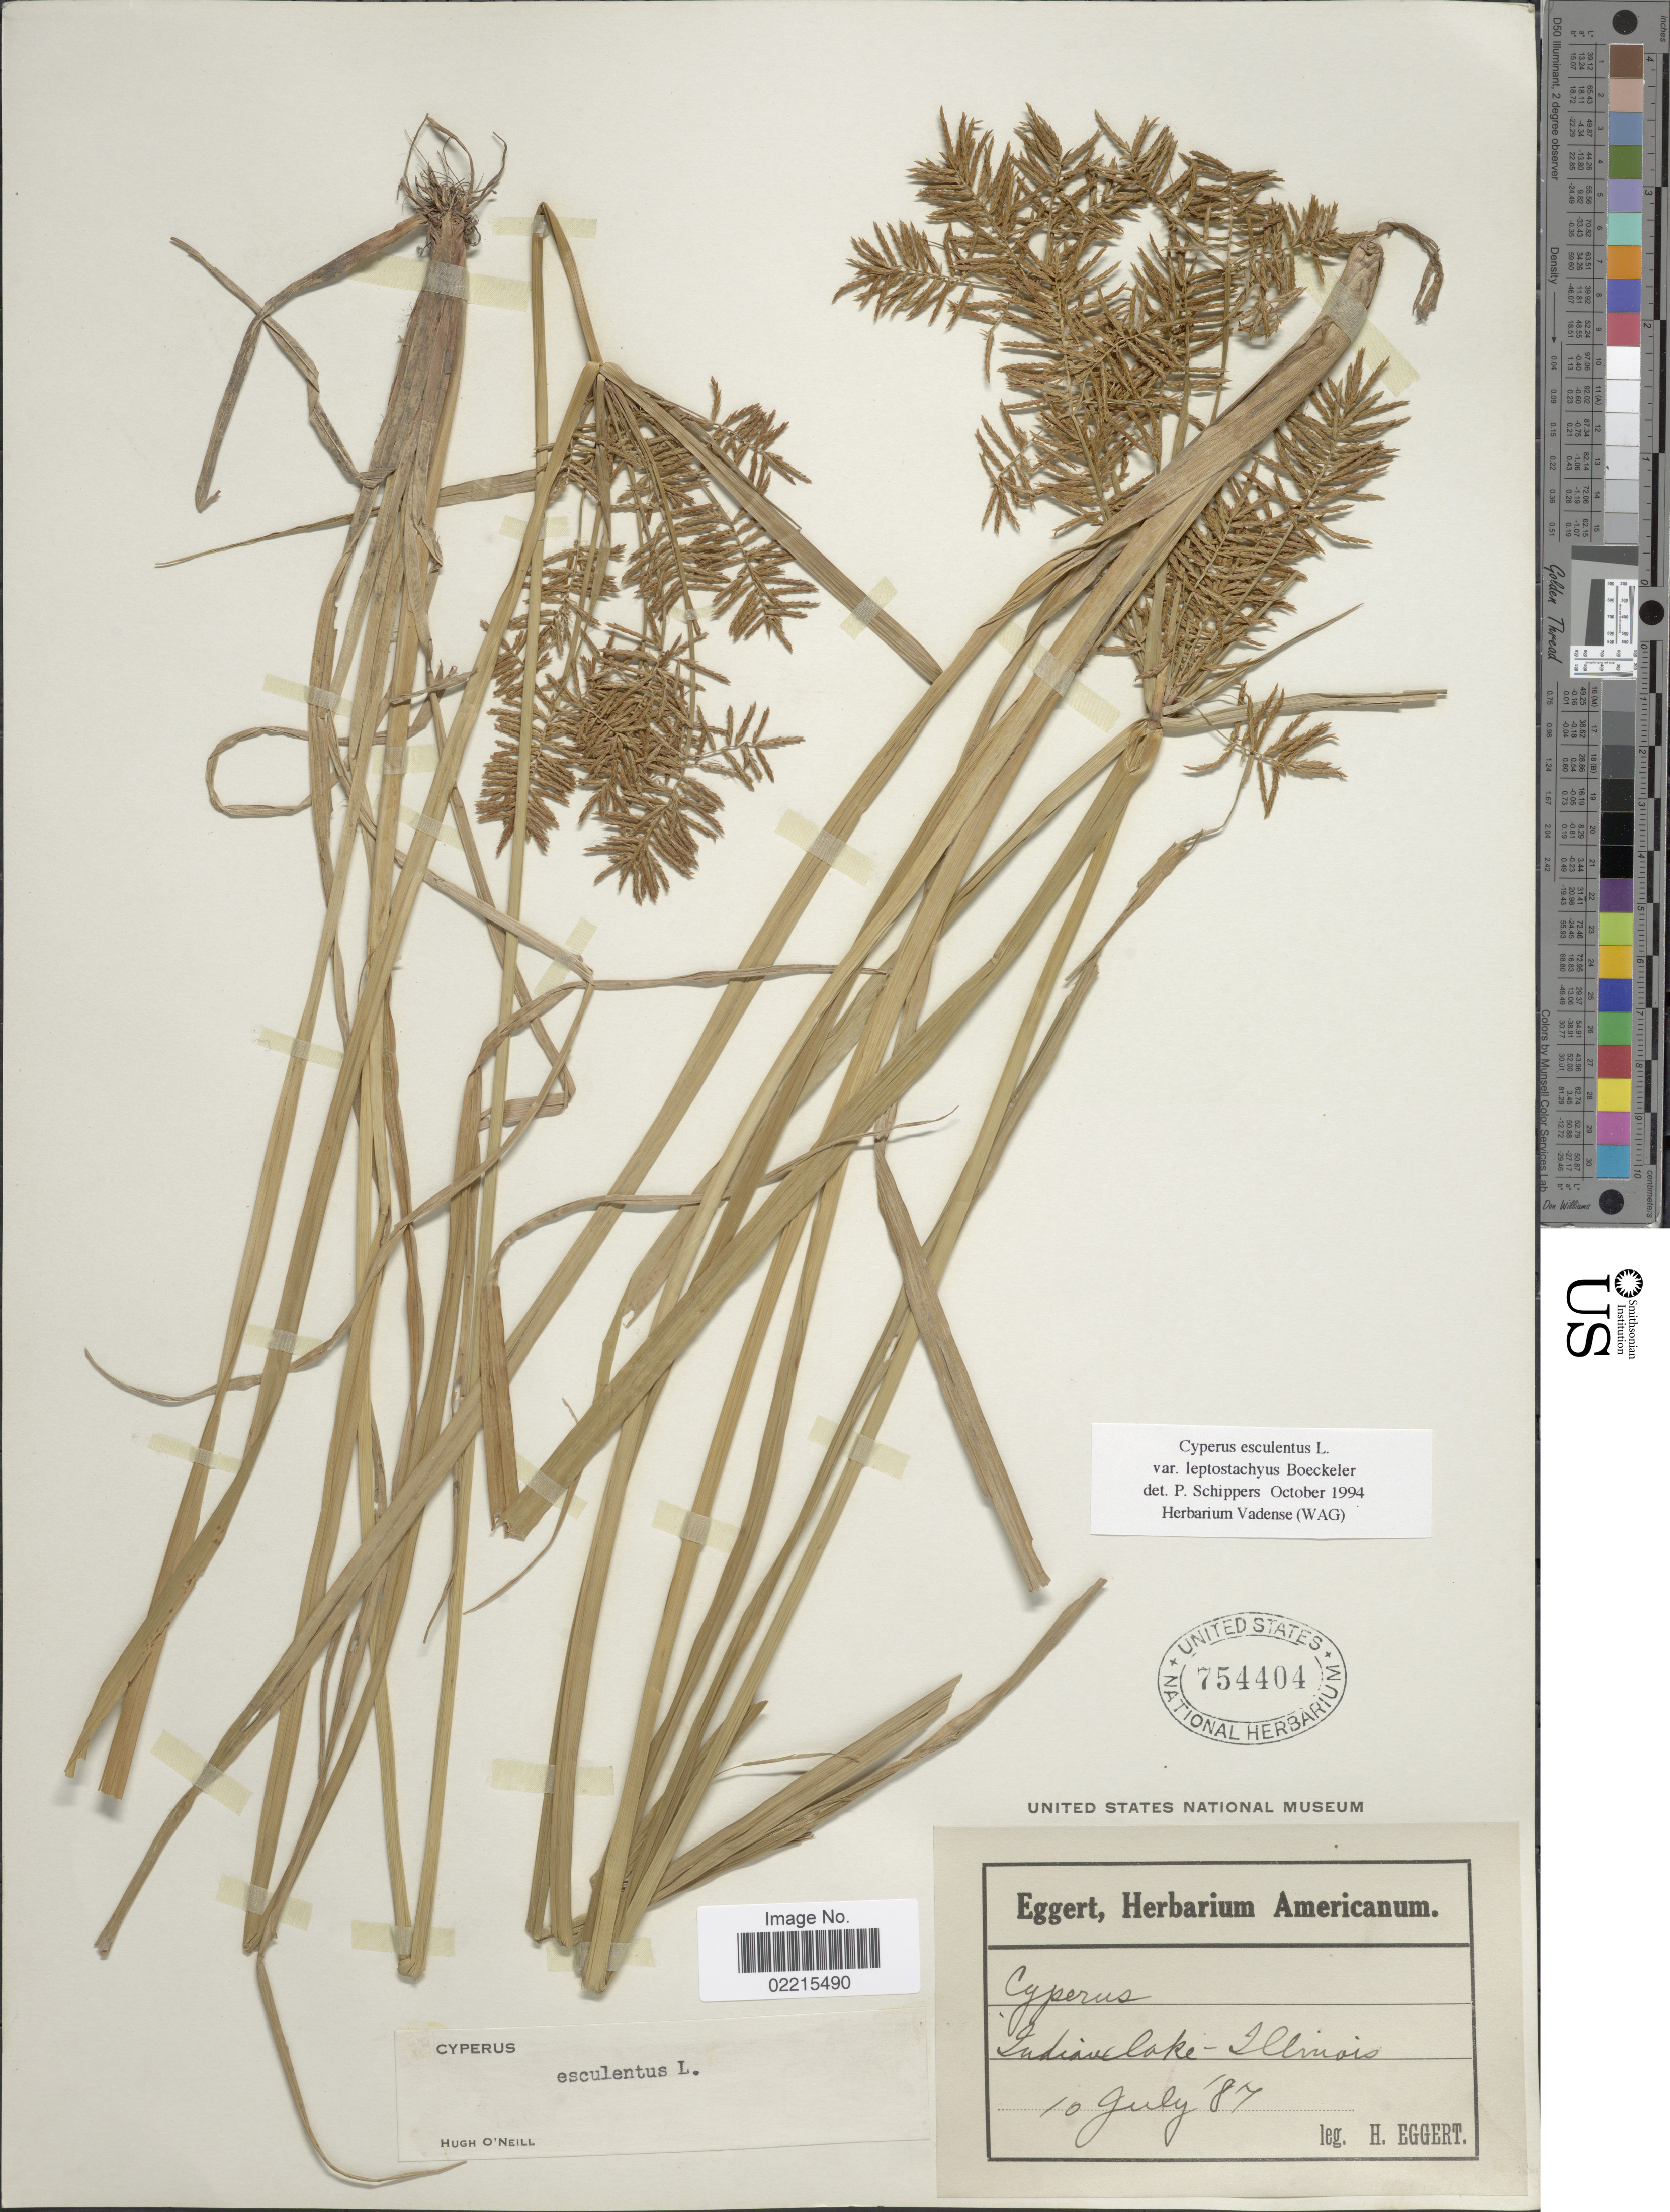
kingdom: Plantae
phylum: Tracheophyta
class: Liliopsida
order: Poales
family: Cyperaceae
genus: Cyperus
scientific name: Cyperus esculentus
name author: L.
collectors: H. Eggert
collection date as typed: Transcribed d/m/y: 10/7/87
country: United States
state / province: Illinois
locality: Indian Lake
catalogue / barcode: US 754404